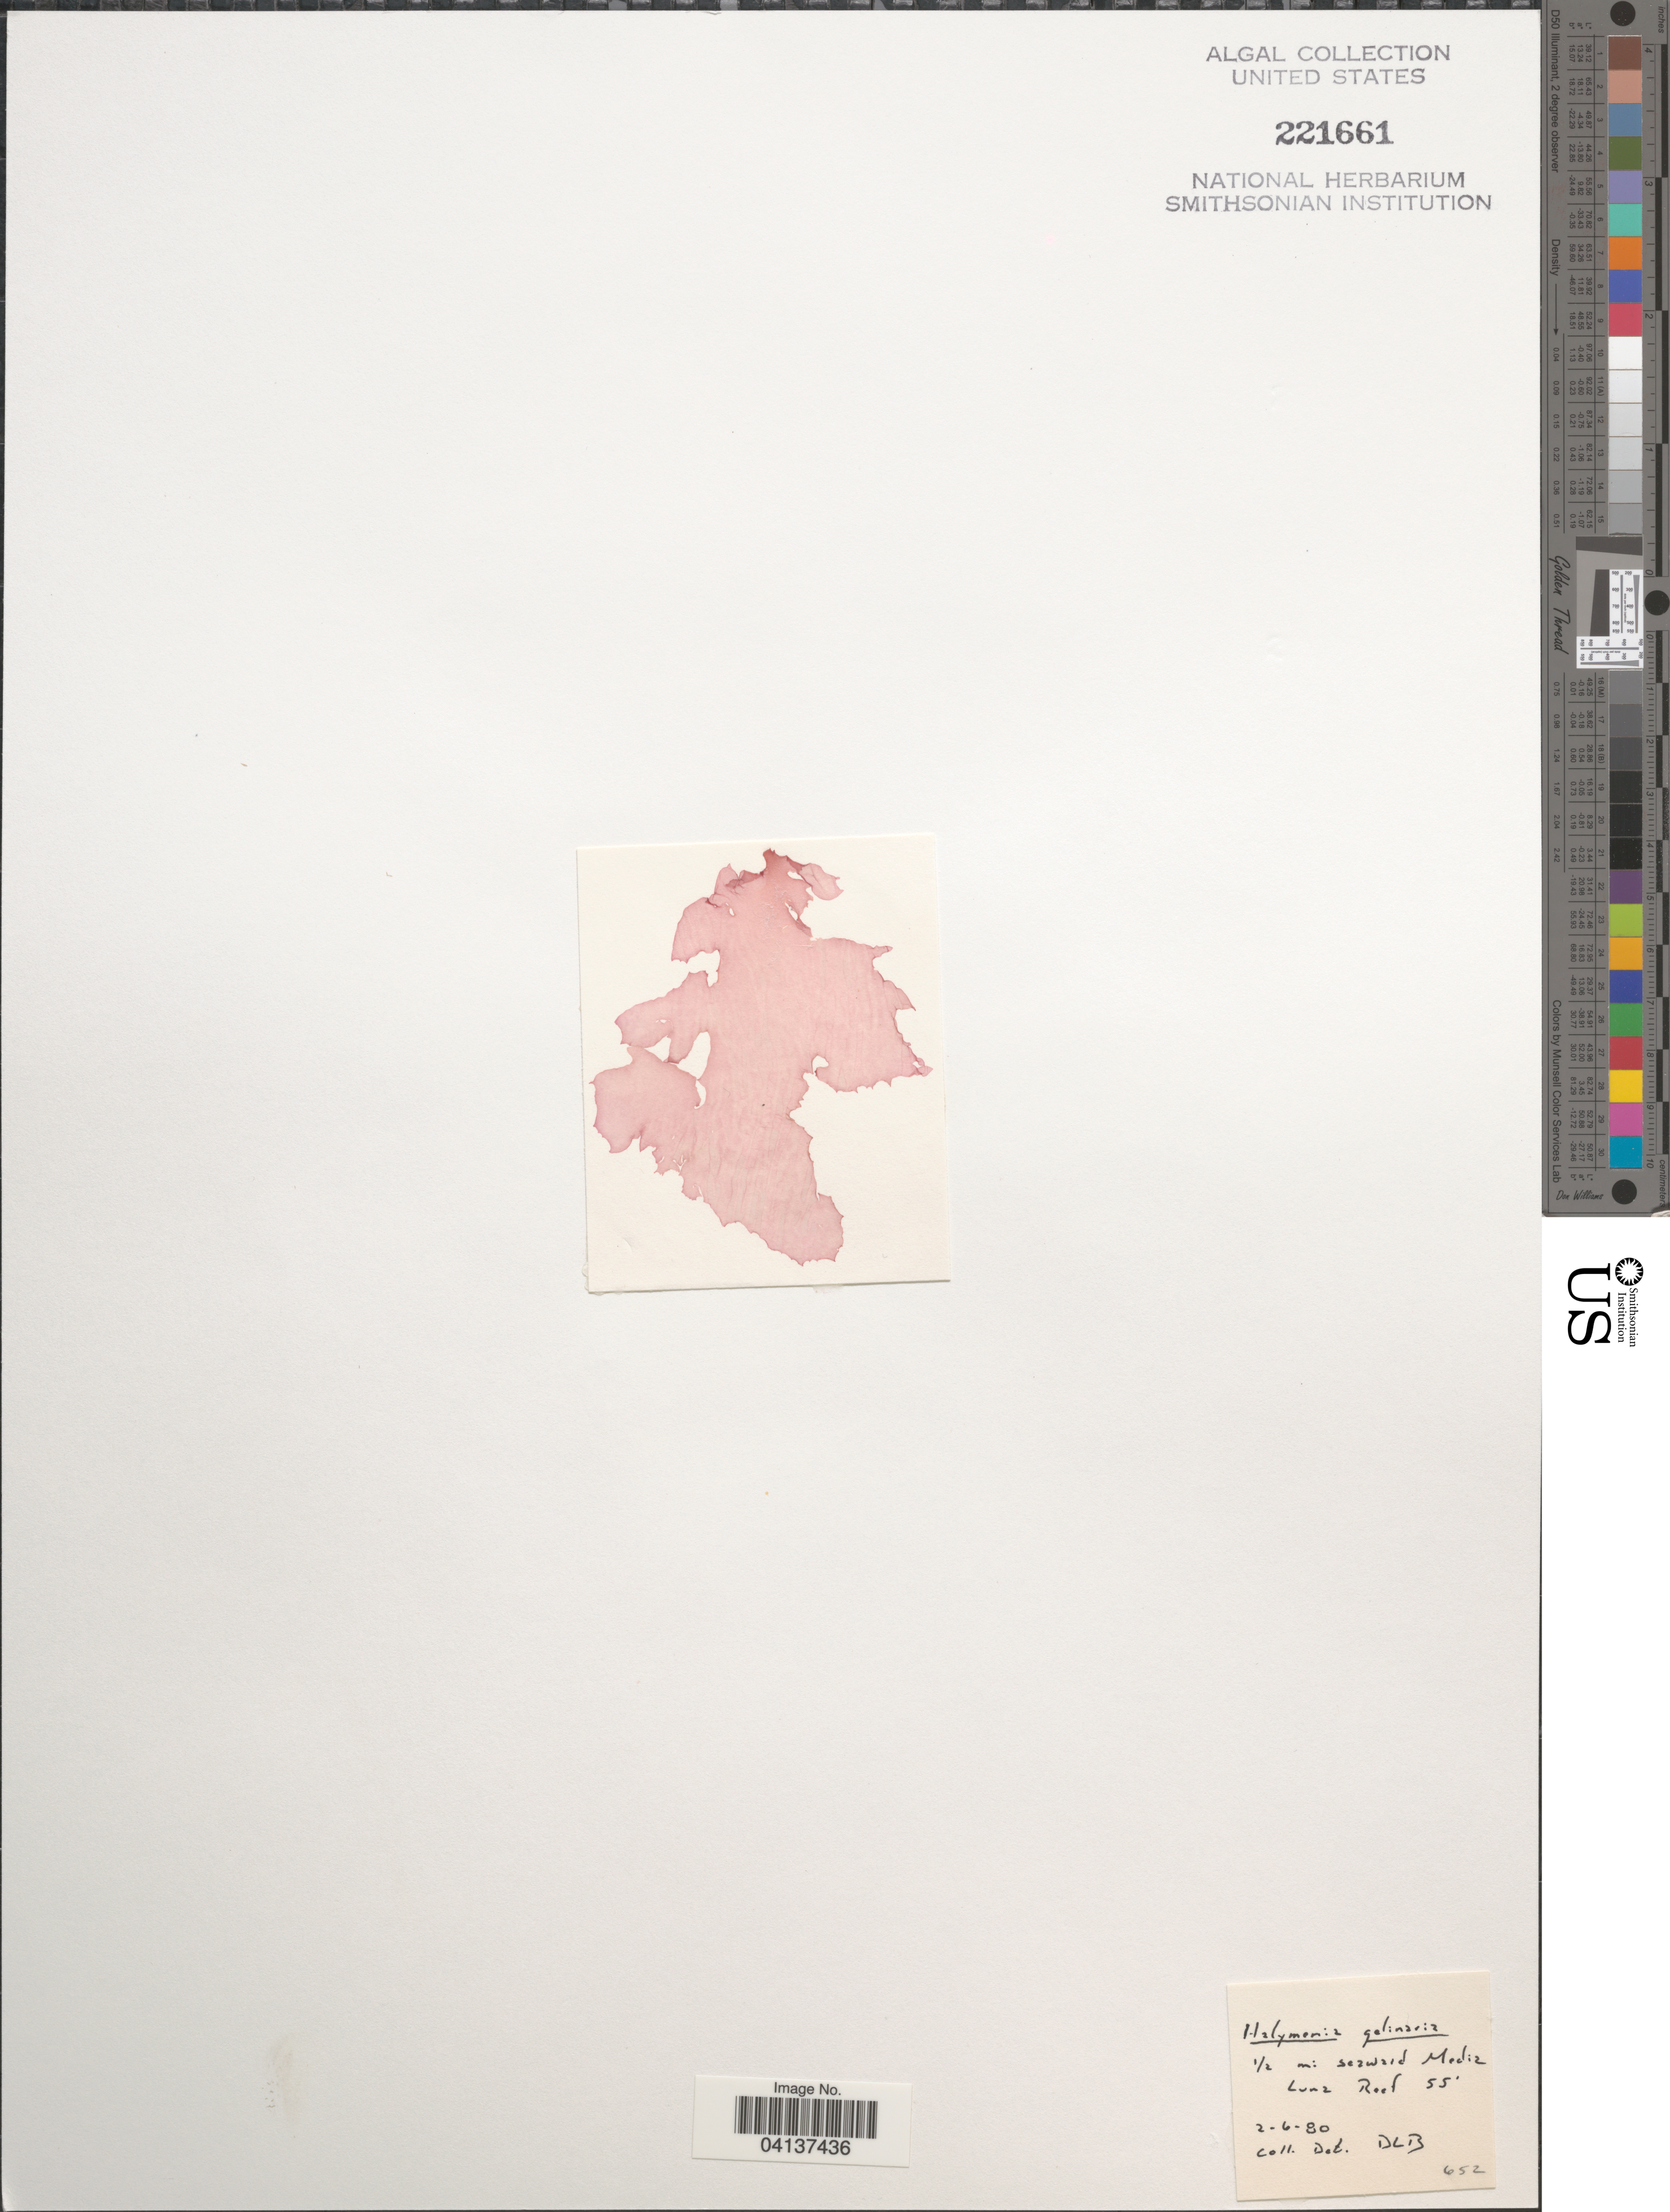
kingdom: Plantae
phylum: Rhodophyta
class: Florideophyceae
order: Halymeniales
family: Halymeniaceae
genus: Halymenia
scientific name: Halymenia floridana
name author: J. Agardh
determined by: Algae name updating Project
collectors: D. L. B.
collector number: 652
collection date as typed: Transcribed d/m/y: 6/2/80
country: Puerto Rico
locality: ½ mi seaward Media Luna Reef.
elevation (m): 17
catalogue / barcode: US 221661